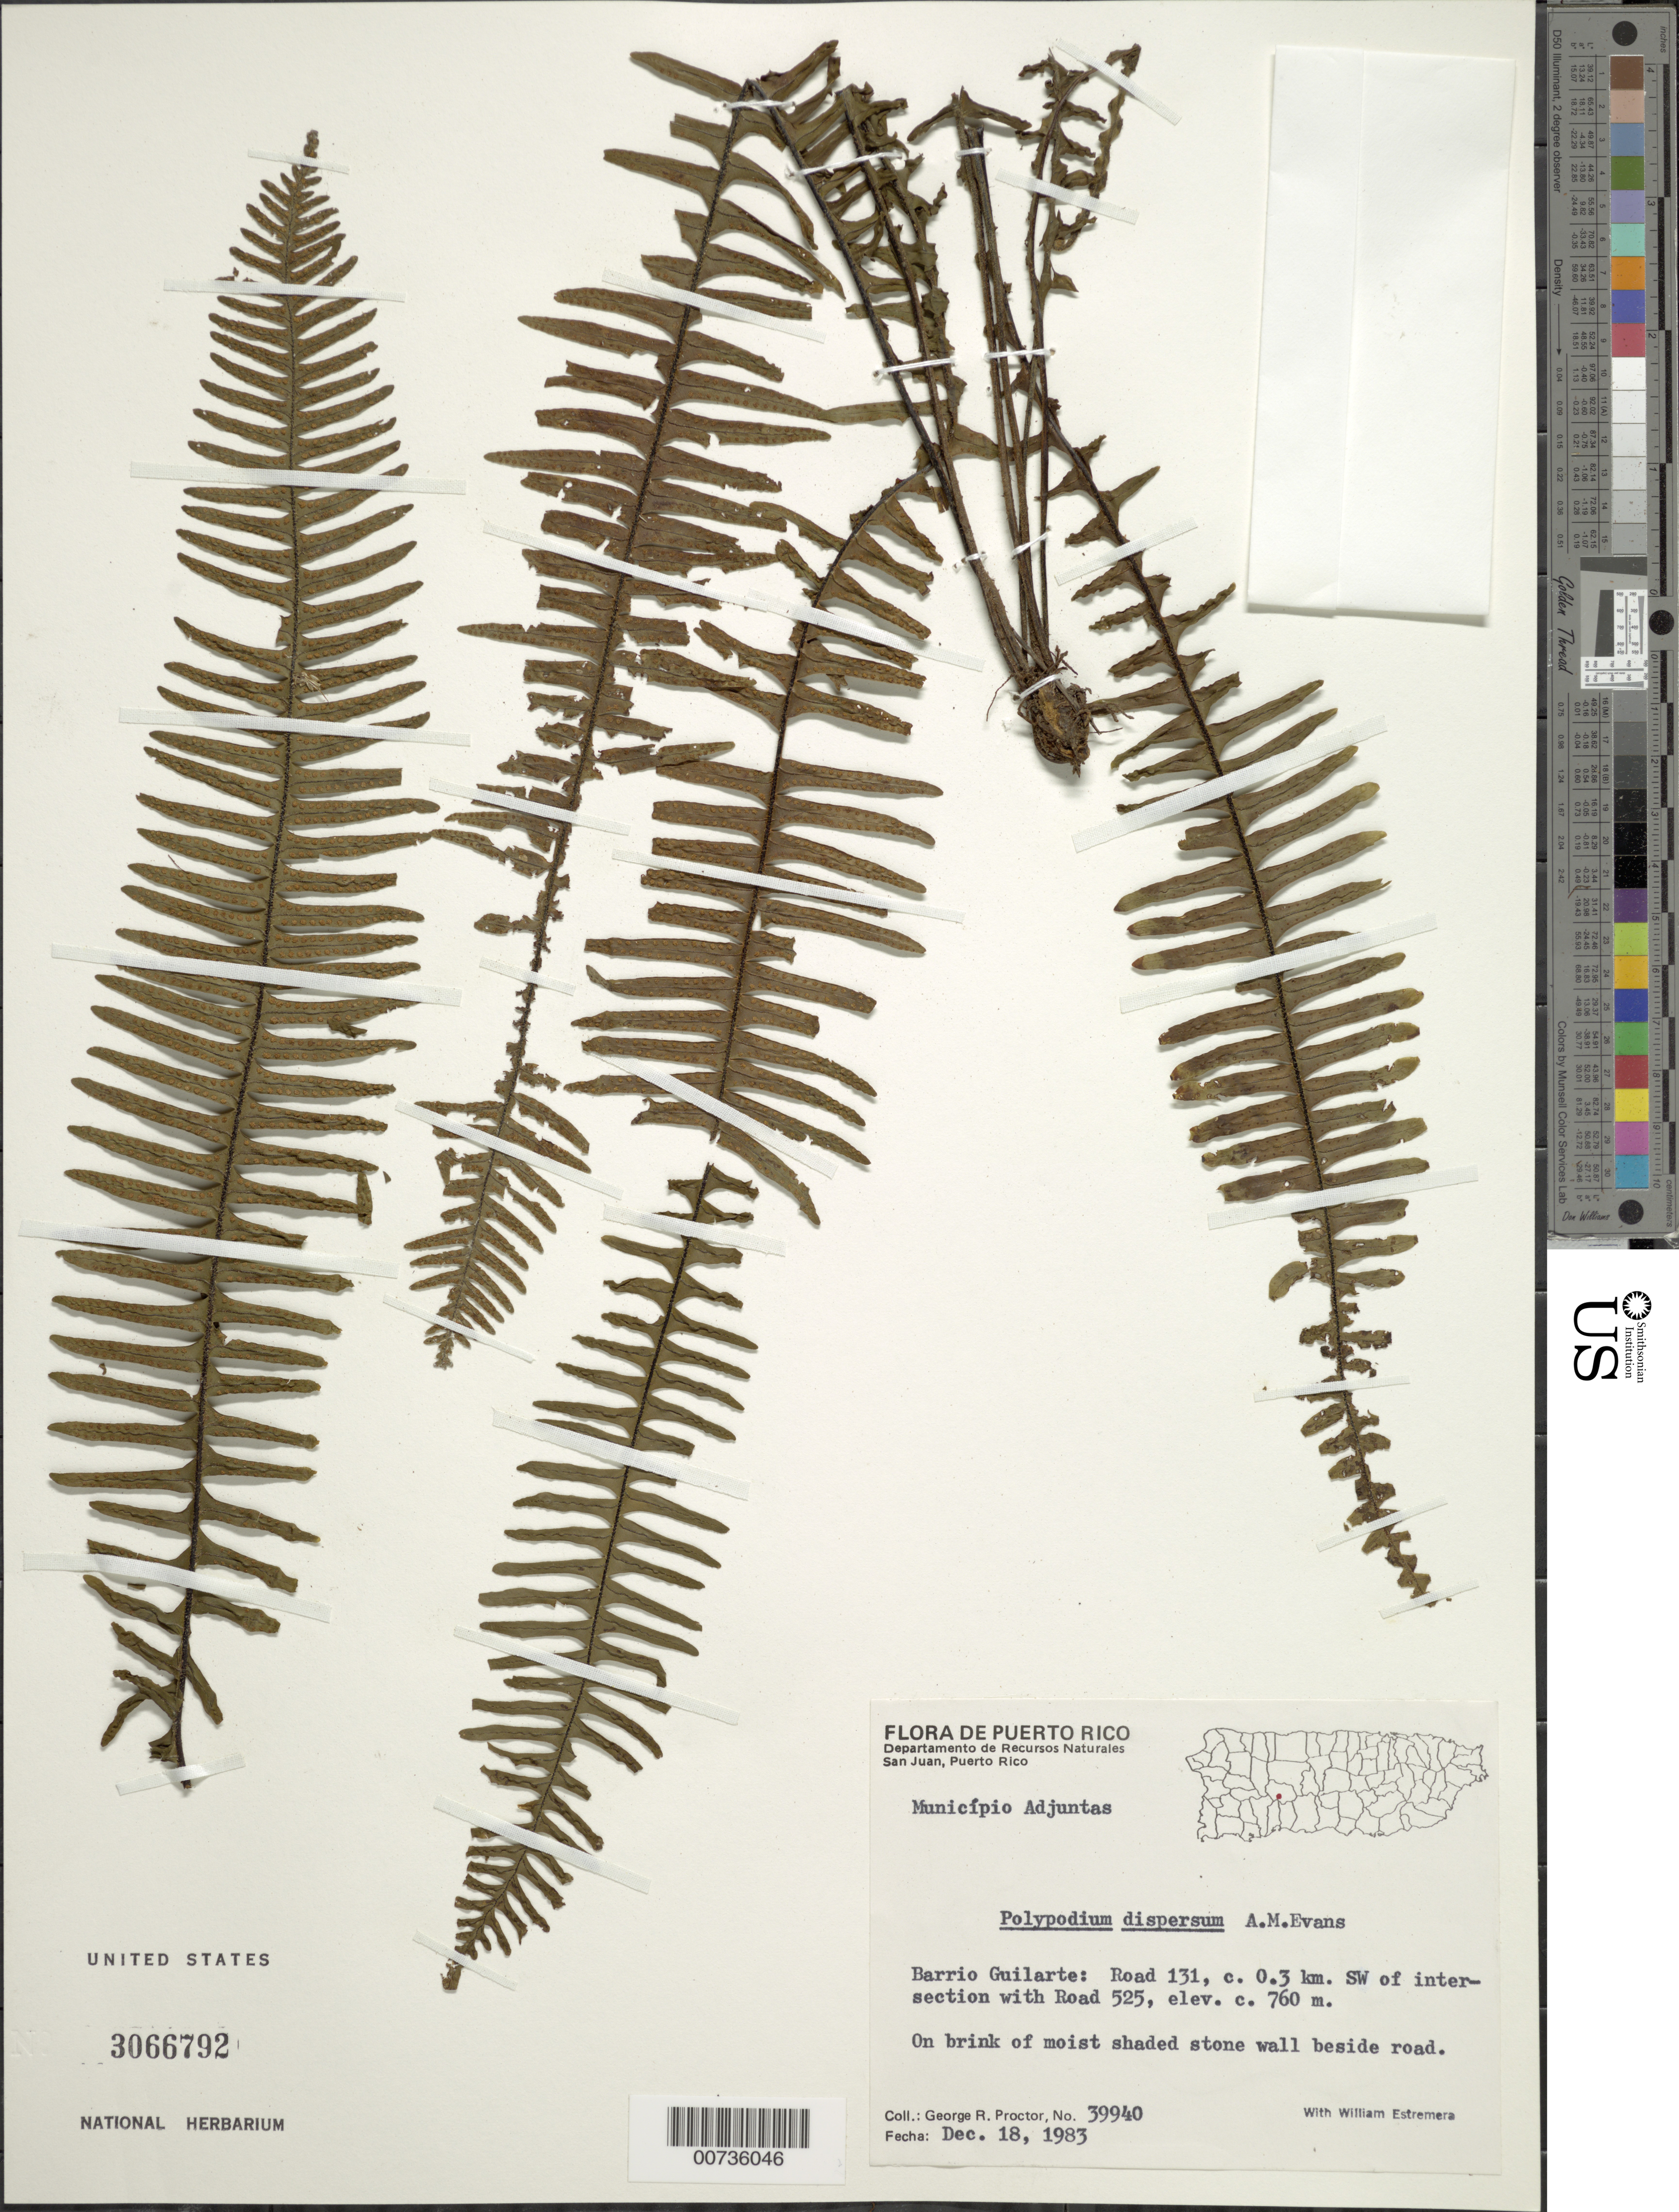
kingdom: Plantae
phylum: Tracheophyta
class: Polypodiopsida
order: Polypodiales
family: Polypodiaceae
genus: Pecluma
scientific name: Pecluma dispersa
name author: (A.M. Evans) M.G. Price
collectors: G. R. Proctor & W. Estremera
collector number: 39940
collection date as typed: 18 Dec 1983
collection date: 1983-12-18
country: Puerto Rico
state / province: Adjuntas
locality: Mun. Adjuntas, Barrio Guilarte: Road 131, c. 0.3 km SW of intersection w/Road 525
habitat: On brink of moist shaded stone wall beside road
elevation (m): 760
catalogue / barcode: US 3066792